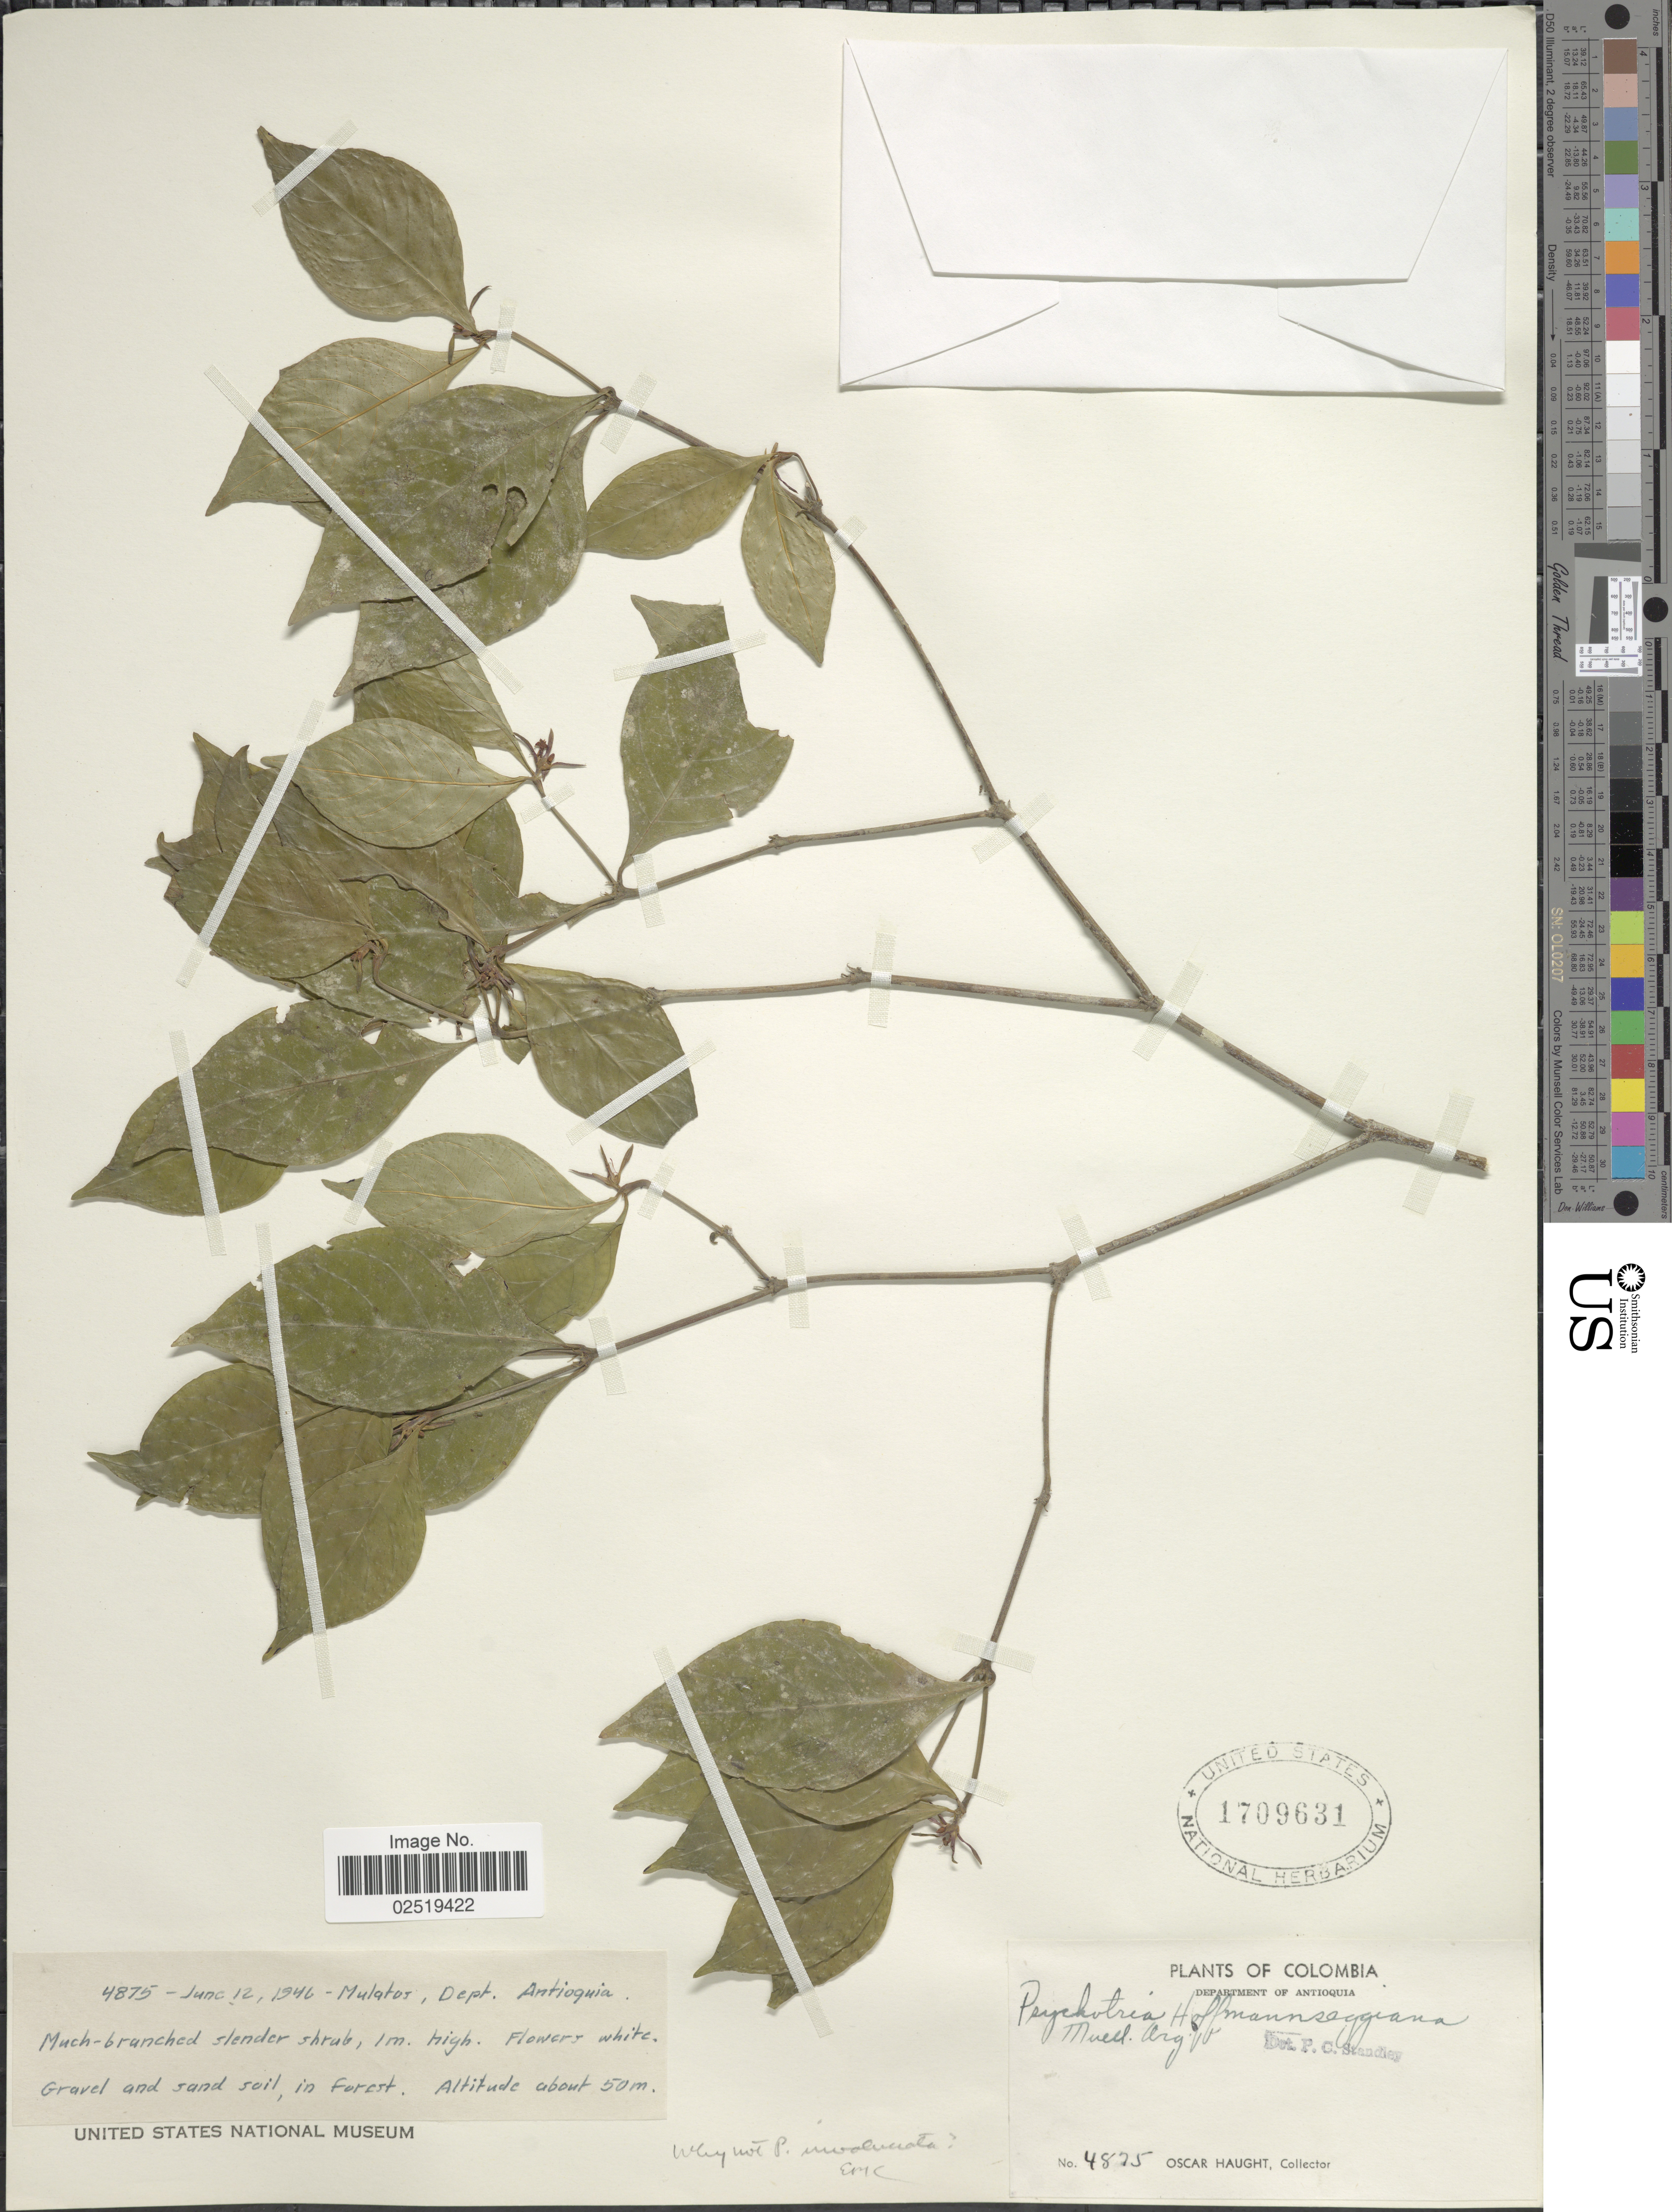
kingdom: Plantae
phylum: Tracheophyta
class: Magnoliopsida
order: Gentianales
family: Rubiaceae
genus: Psychotria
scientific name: Psychotria hoffmannseggiana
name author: (Willd. ex Roem. & Schult.) Müll. Arg.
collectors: O. L. Haught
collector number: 4875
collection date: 1946-06-12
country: Colombia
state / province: Antioquia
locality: Mulatos.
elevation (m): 50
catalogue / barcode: US 1709631